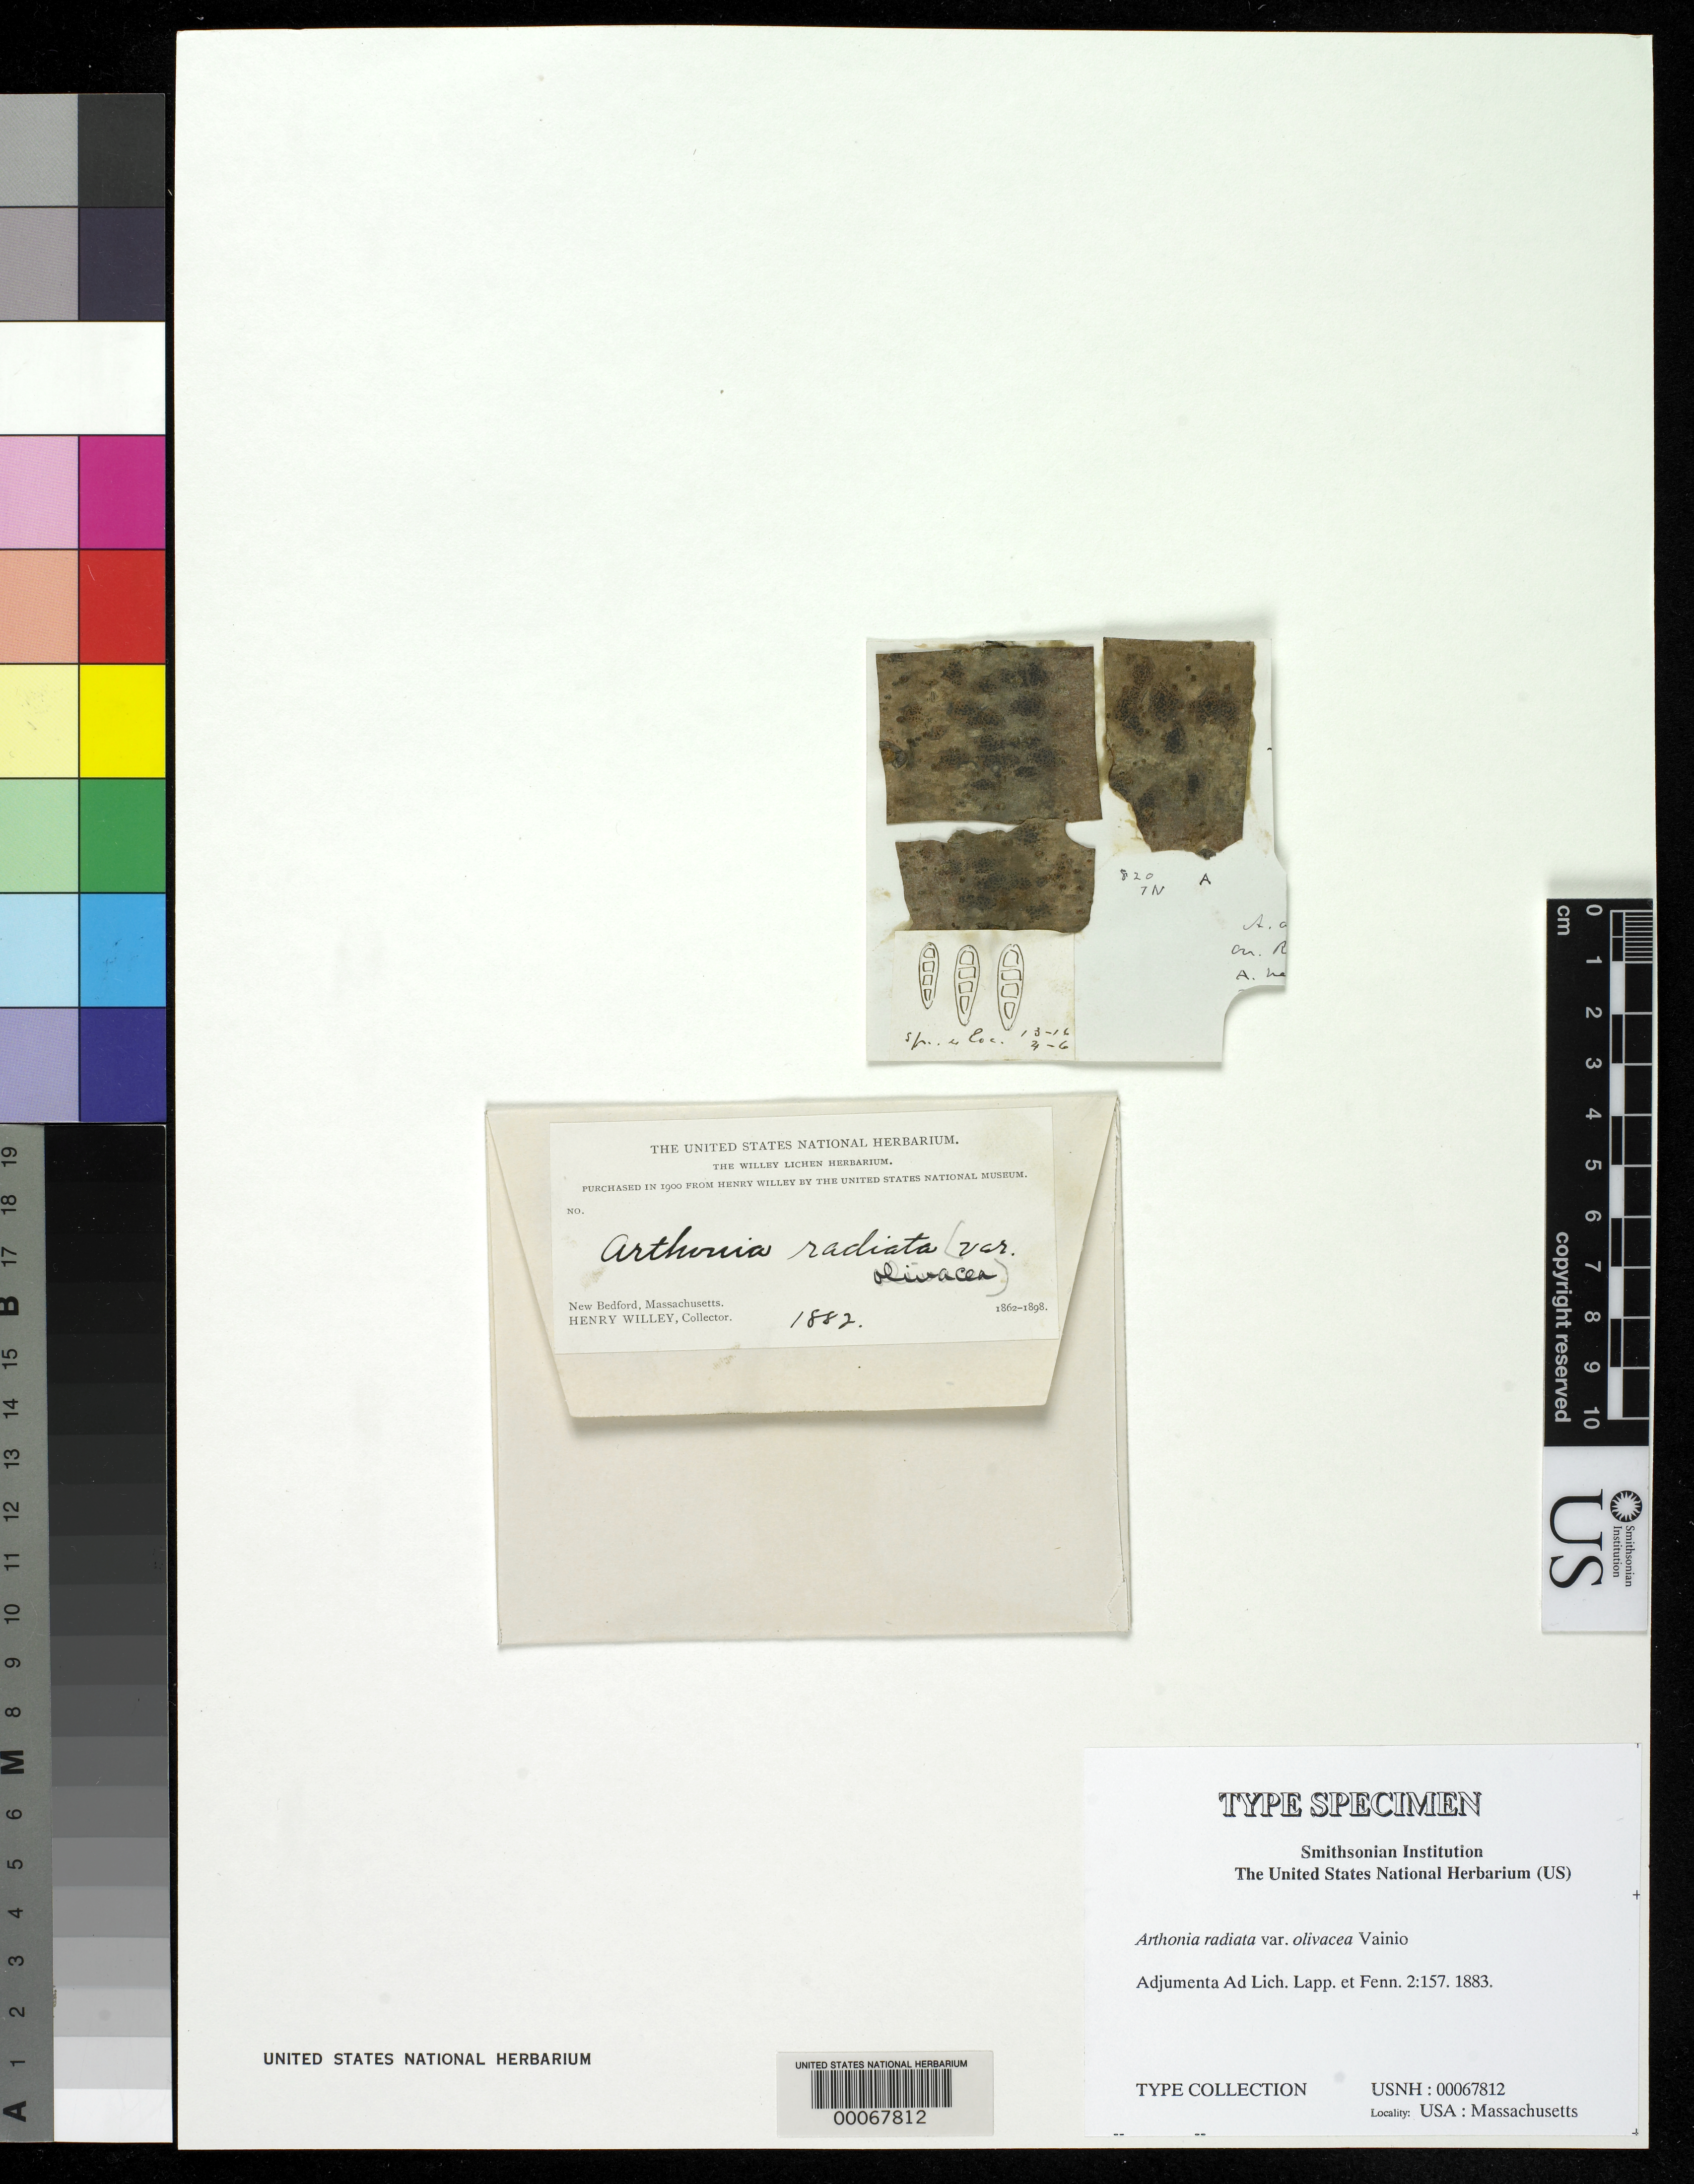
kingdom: Fungi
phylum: Ascomycota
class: Arthoniomycetes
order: Arthoniales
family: Arthoniaceae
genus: Arthonia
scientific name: Arthonia radiata var. olivacea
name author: Vain.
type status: Type Collection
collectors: H. Willey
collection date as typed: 1882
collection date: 1882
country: United States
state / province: Massachusetts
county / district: Bristol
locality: New Bedford.